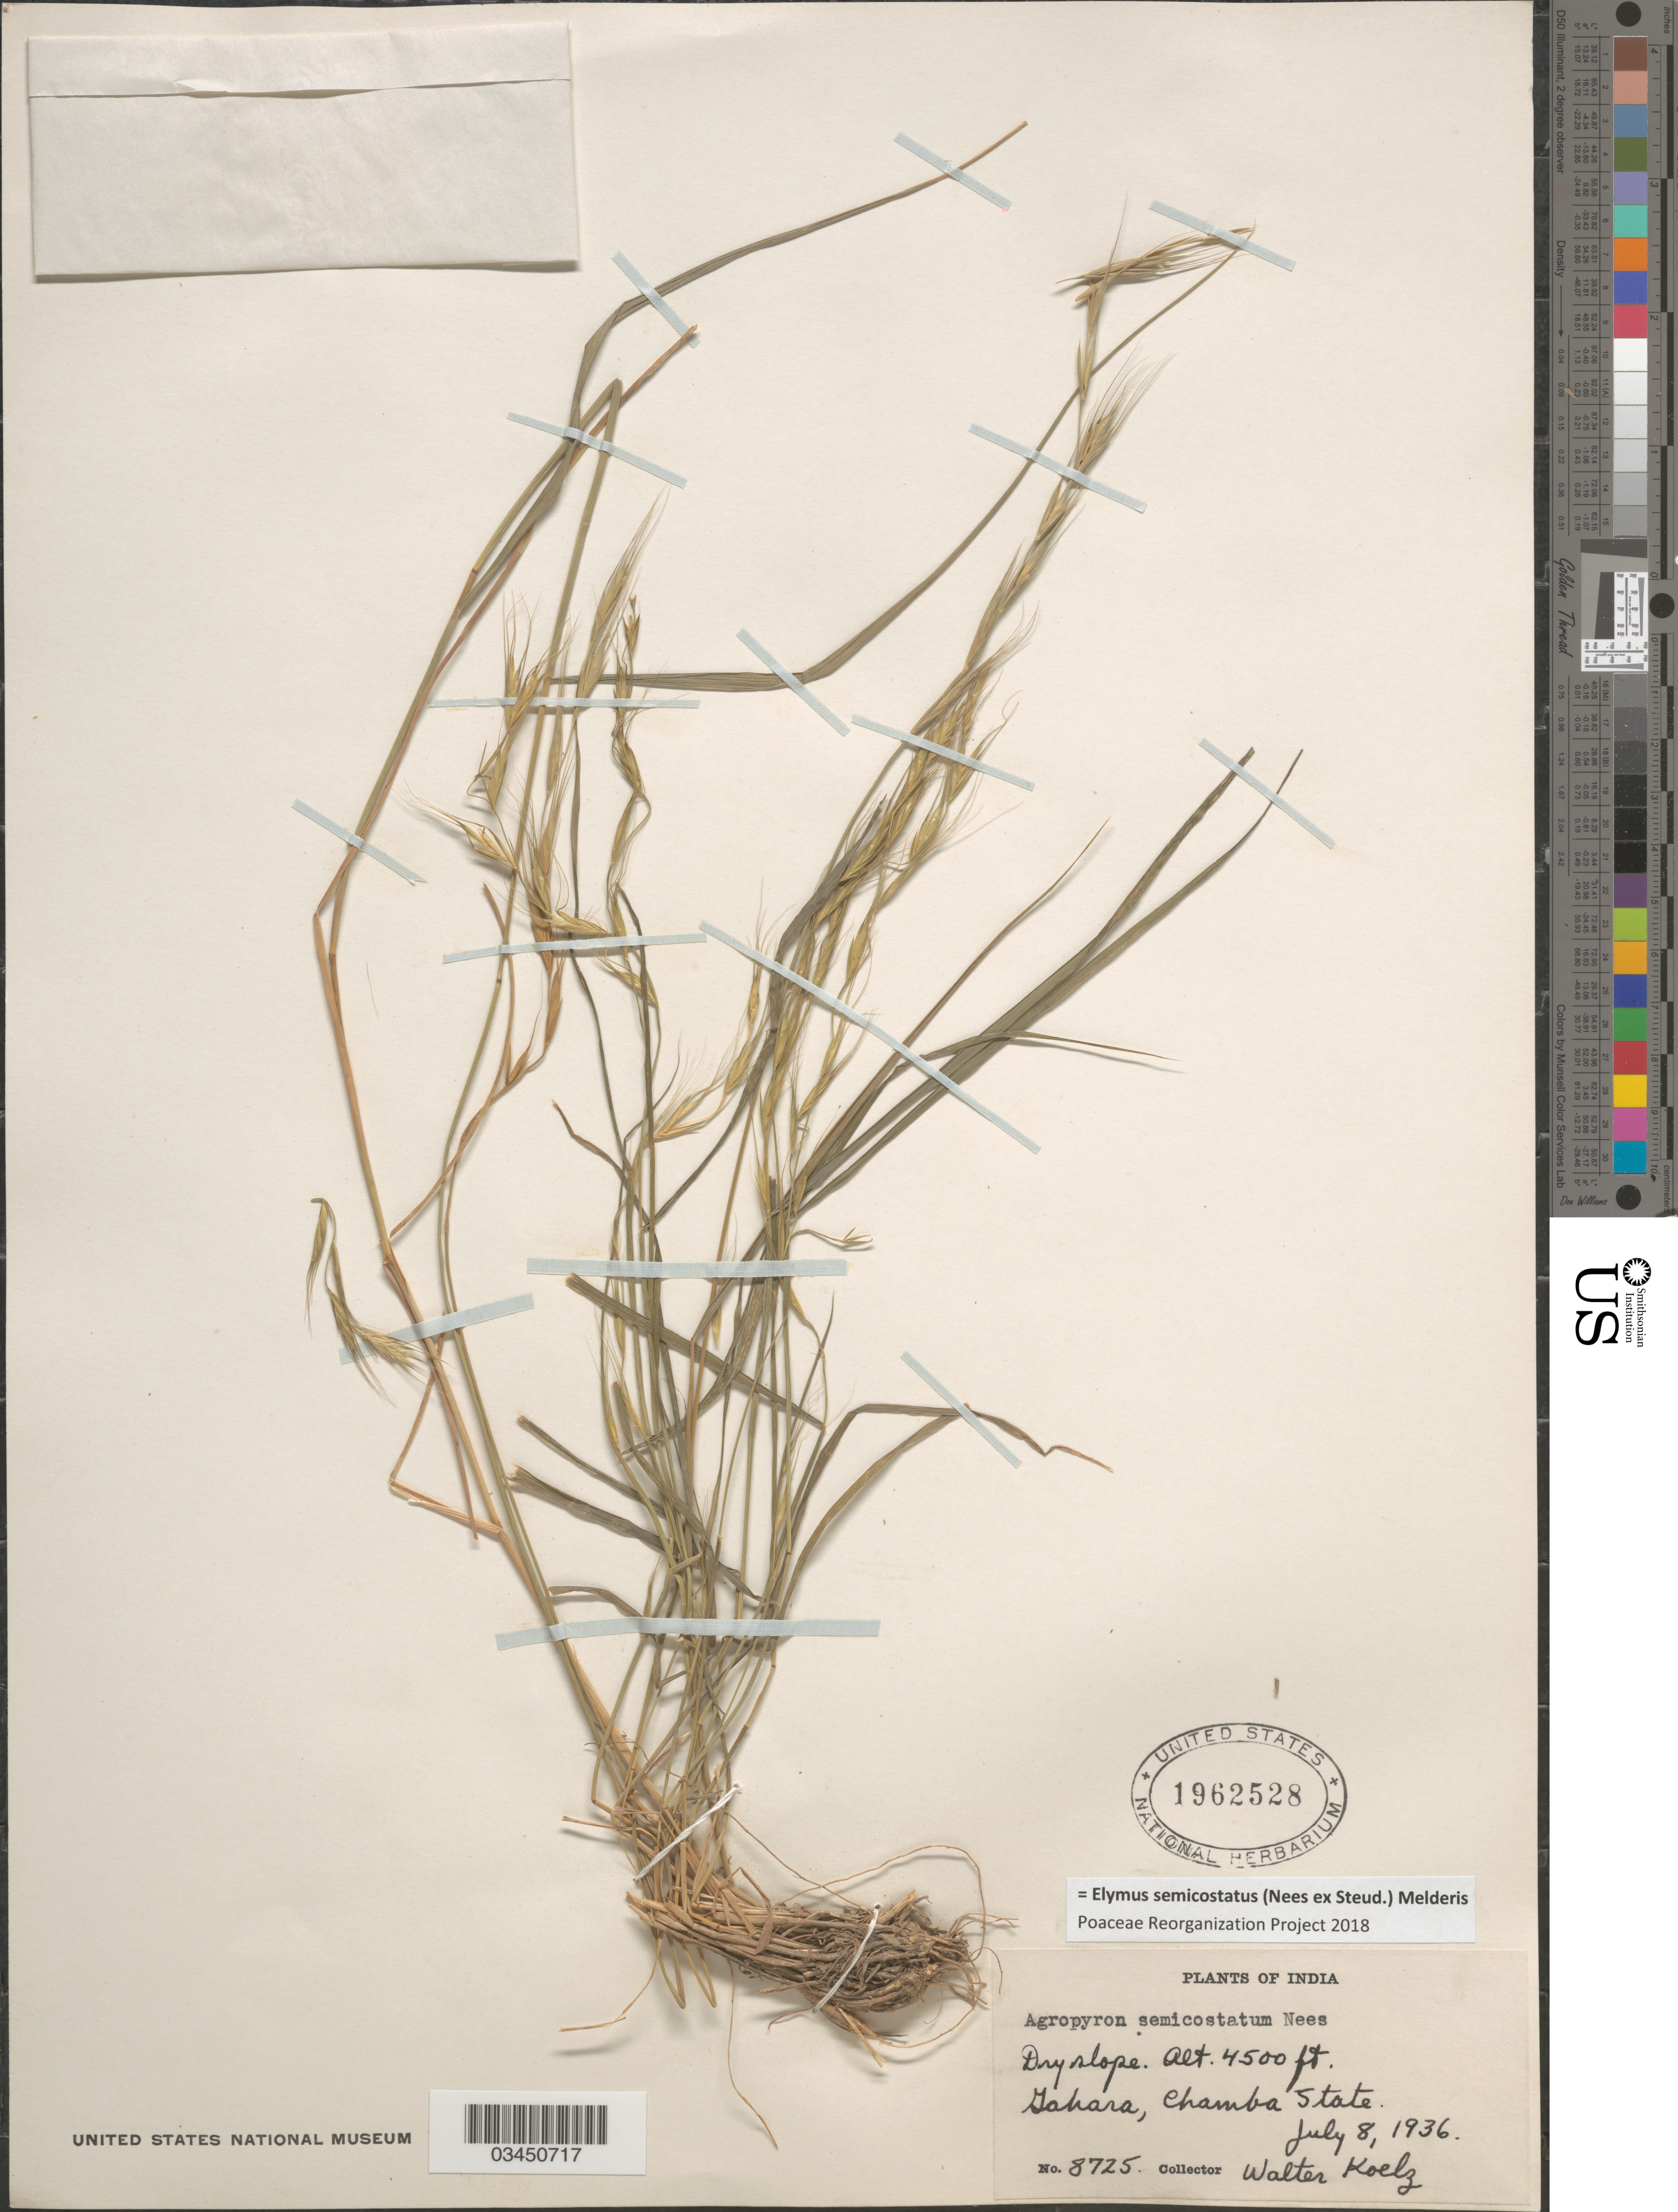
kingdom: Plantae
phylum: Tracheophyta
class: Liliopsida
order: Poales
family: Poaceae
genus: Elymus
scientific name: Elymus semicostatus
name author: (Nees ex Steud.) Melderis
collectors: W. N. Koelz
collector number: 8725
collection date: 1936-07-08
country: India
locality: Gahara, Chamba State.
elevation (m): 1372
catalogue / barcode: US 1962528